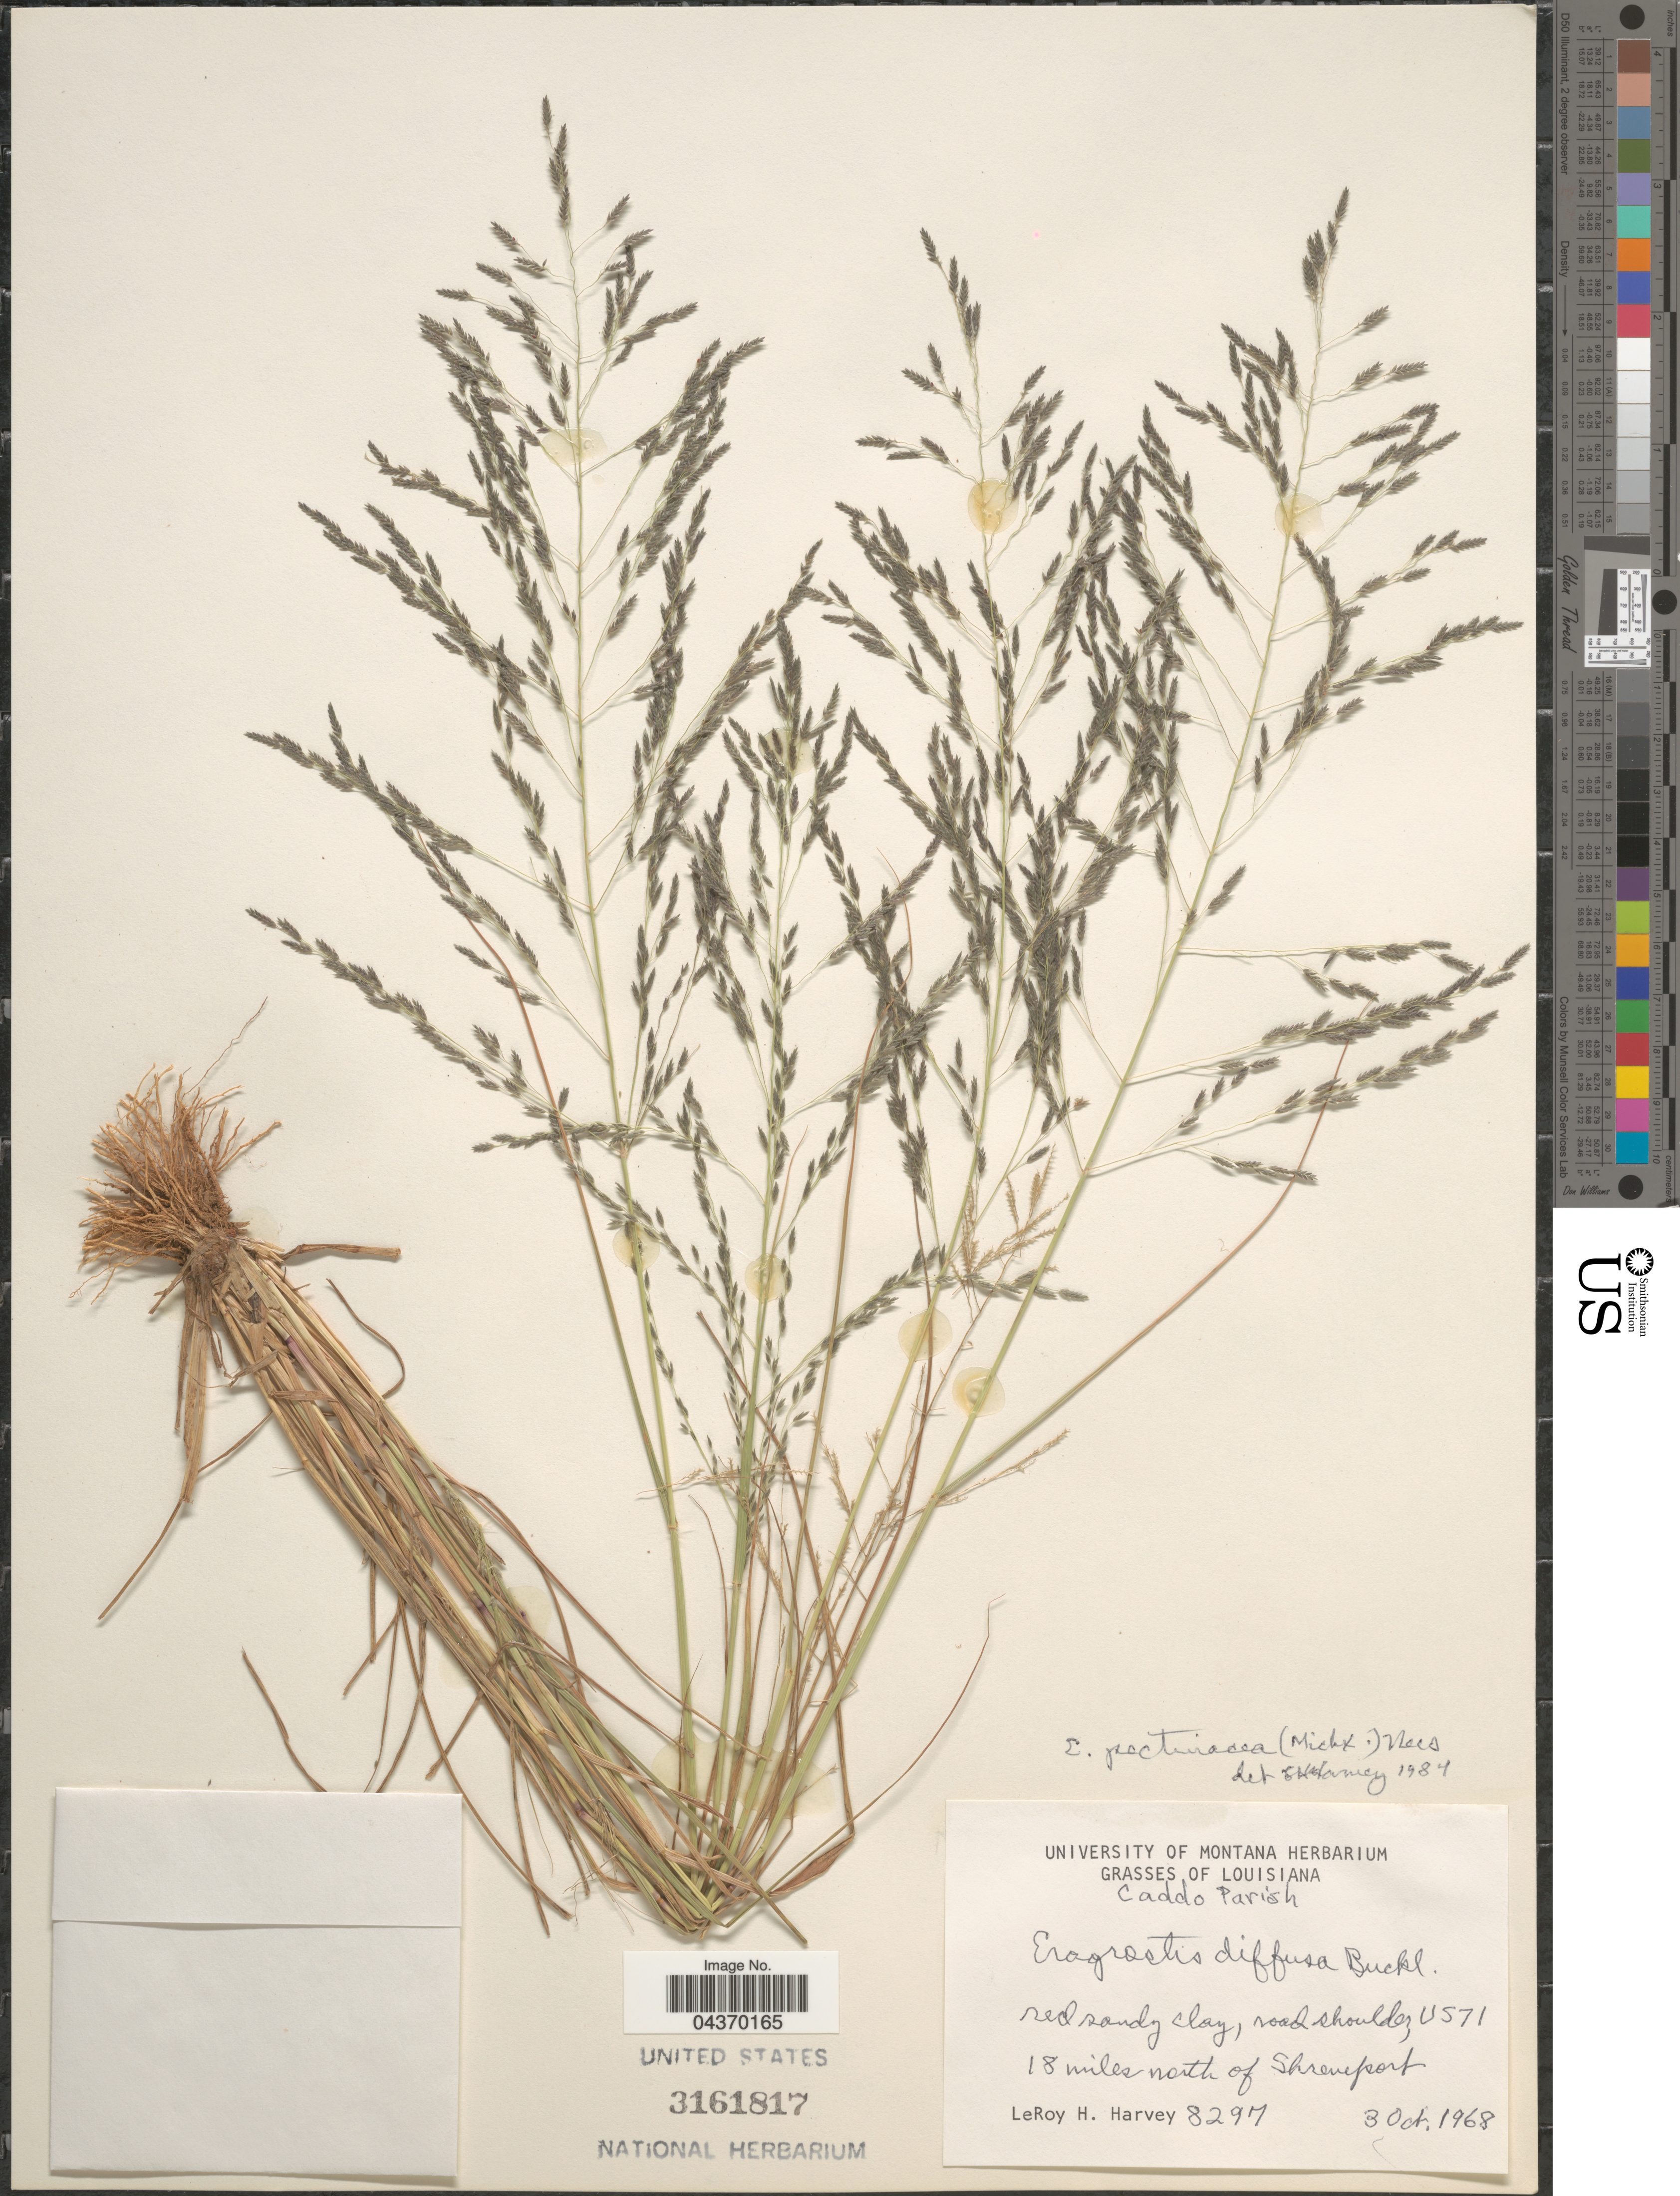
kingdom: Plantae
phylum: Tracheophyta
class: Liliopsida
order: Poales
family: Poaceae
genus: Eragrostis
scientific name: Eragrostis pectinacea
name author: (Michx.) Nees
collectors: L. H. Harvey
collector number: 8297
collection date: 1968-10-03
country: United States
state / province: Louisiana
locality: Caddo Parish. Road shoulder, US 71. 18 miles north of Shreveport.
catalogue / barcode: US 3161817